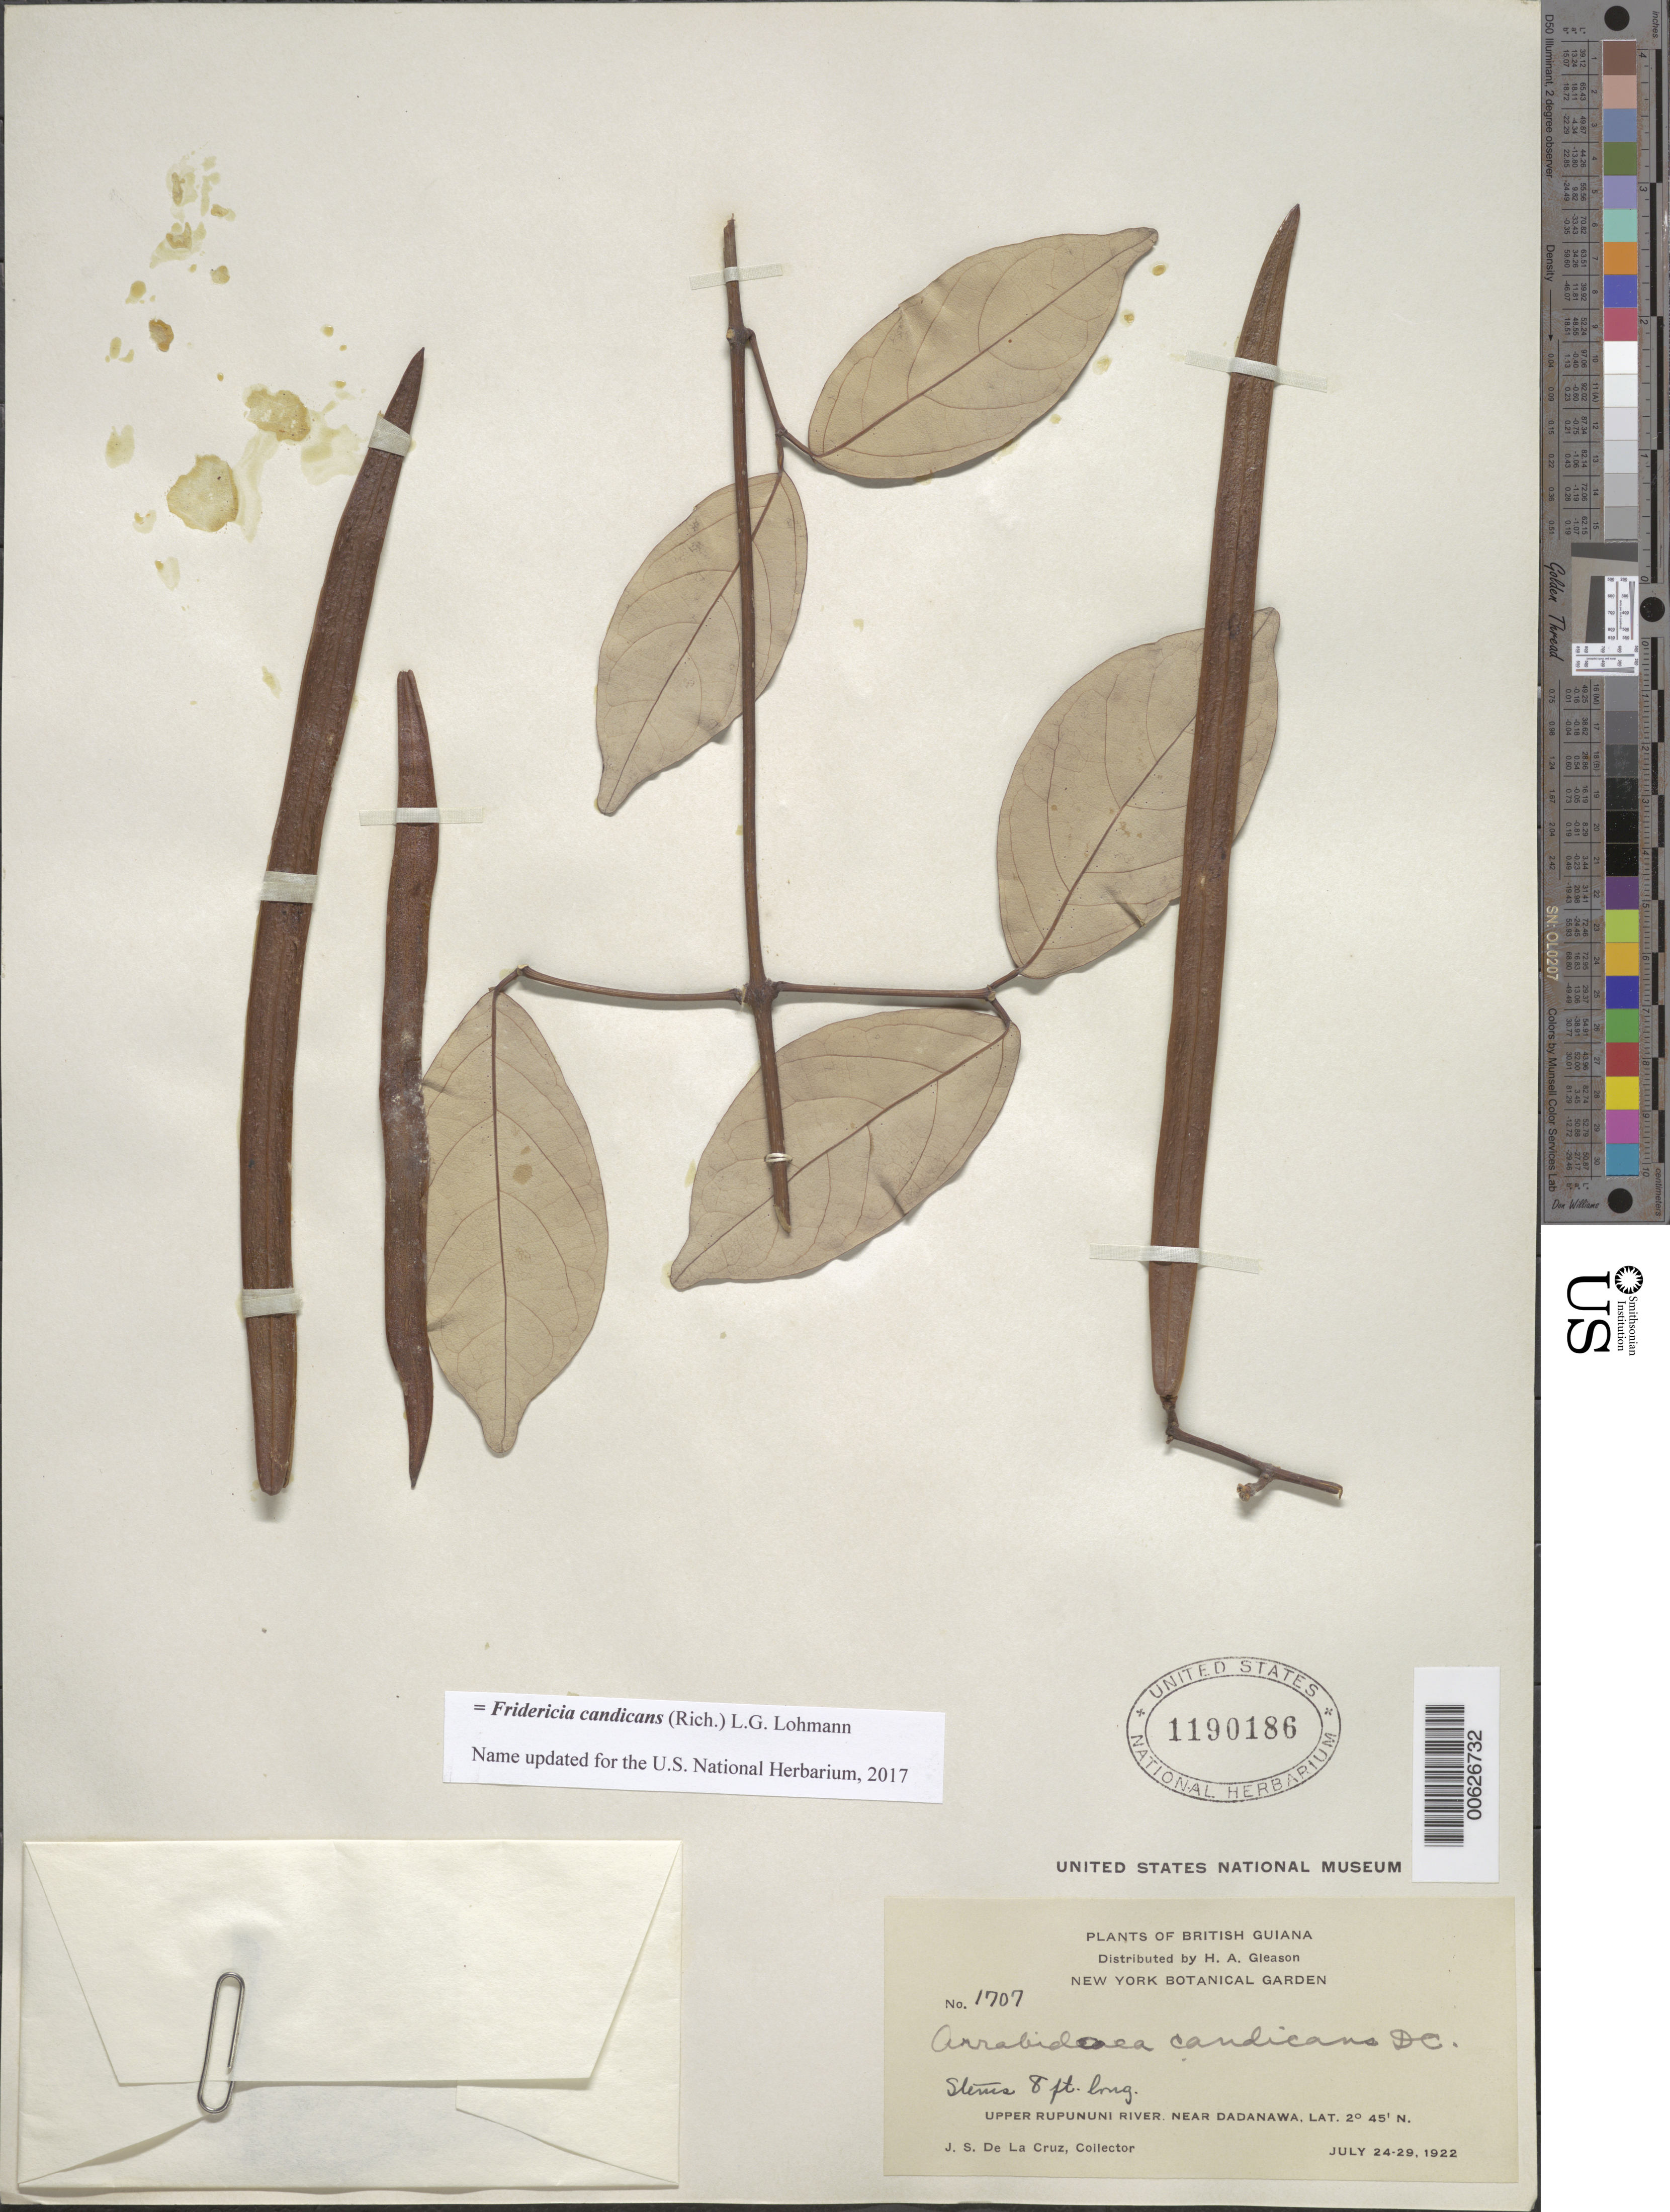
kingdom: Plantae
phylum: Tracheophyta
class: Magnoliopsida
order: Lamiales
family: Bignoniaceae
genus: Arrabidaea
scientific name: Arrabidaea candicans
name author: (Rich.) DC.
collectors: J. S. de la Cruz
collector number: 1707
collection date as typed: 24-Jul-22 to 29-Jul-22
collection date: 1922-07-24/1922-07-29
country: Guyana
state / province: U. Takutu-U. Essequibo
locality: Dadanawa, near, upper Rupununi R.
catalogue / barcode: US 1190186